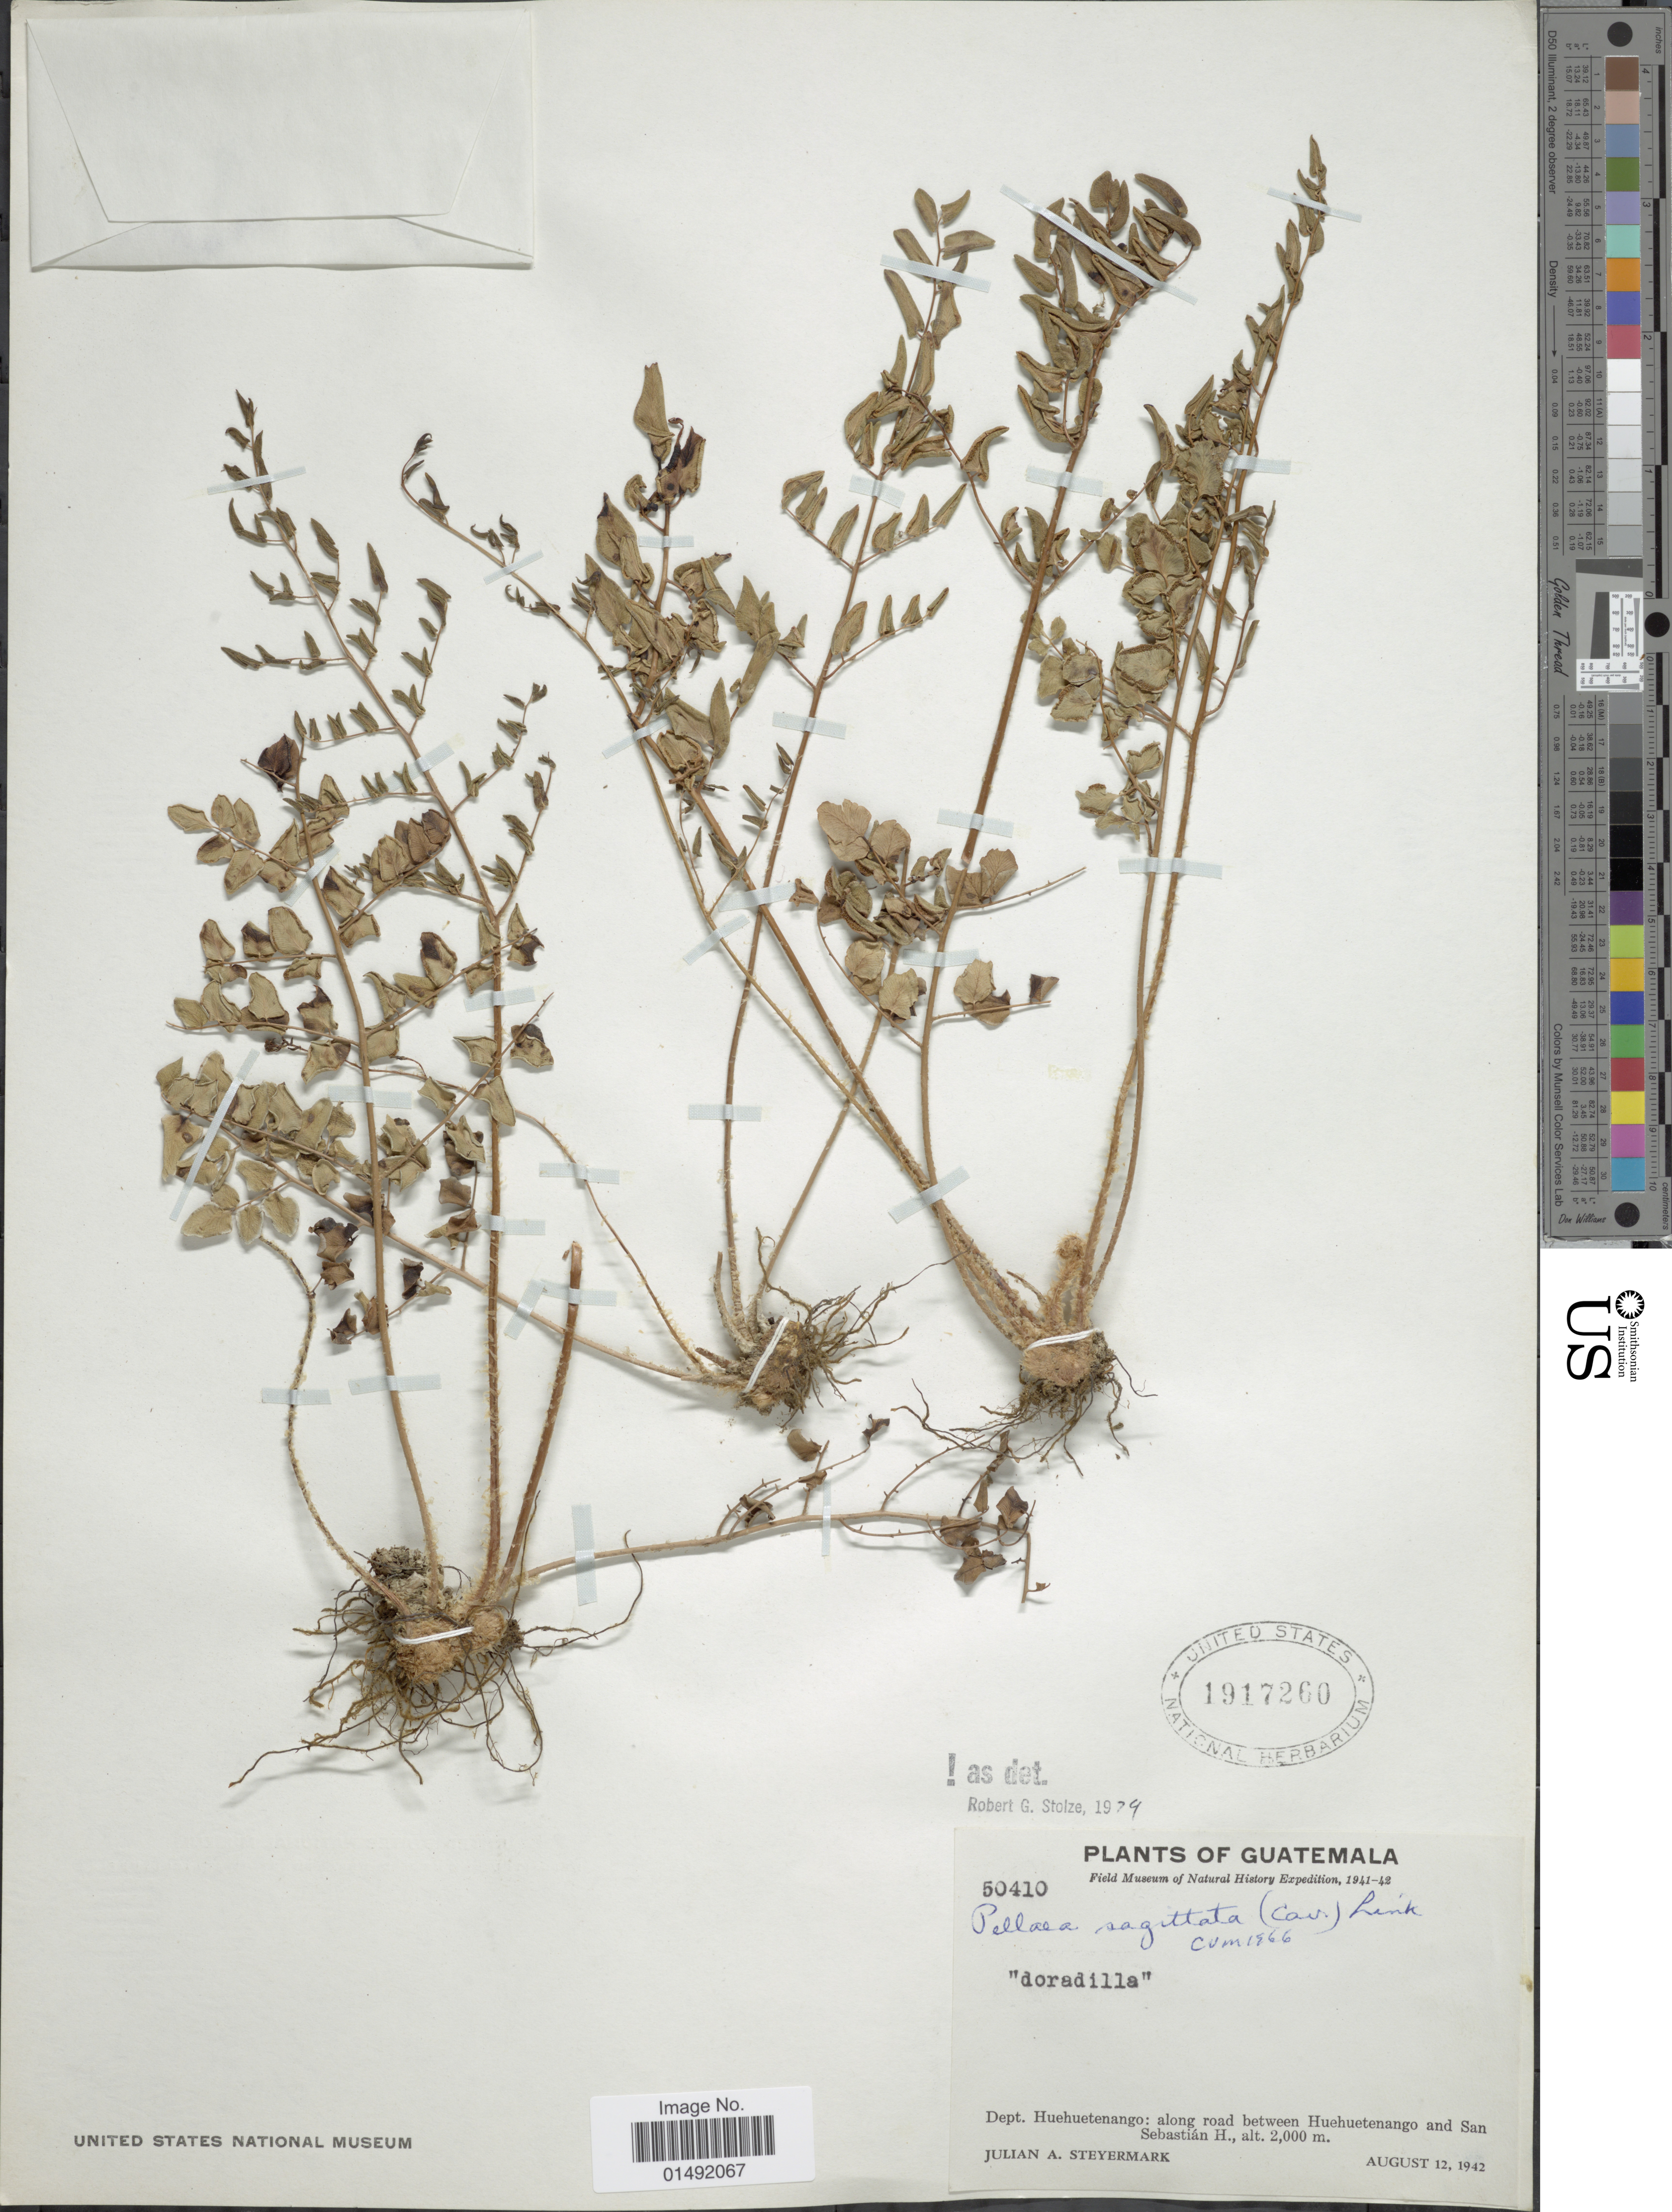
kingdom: Plantae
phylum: Tracheophyta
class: Polypodiopsida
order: Polypodiales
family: Pteridaceae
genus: Pellaea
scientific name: Pellaea sagittata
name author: (Cav.) Link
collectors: J. Steyermark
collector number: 50410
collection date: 1942-08-12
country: Guatemala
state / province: Huehuetenango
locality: Dept. Huehuetenango: along road between Huehuetenango and San Sebastián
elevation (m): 2000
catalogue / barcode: US 1917260